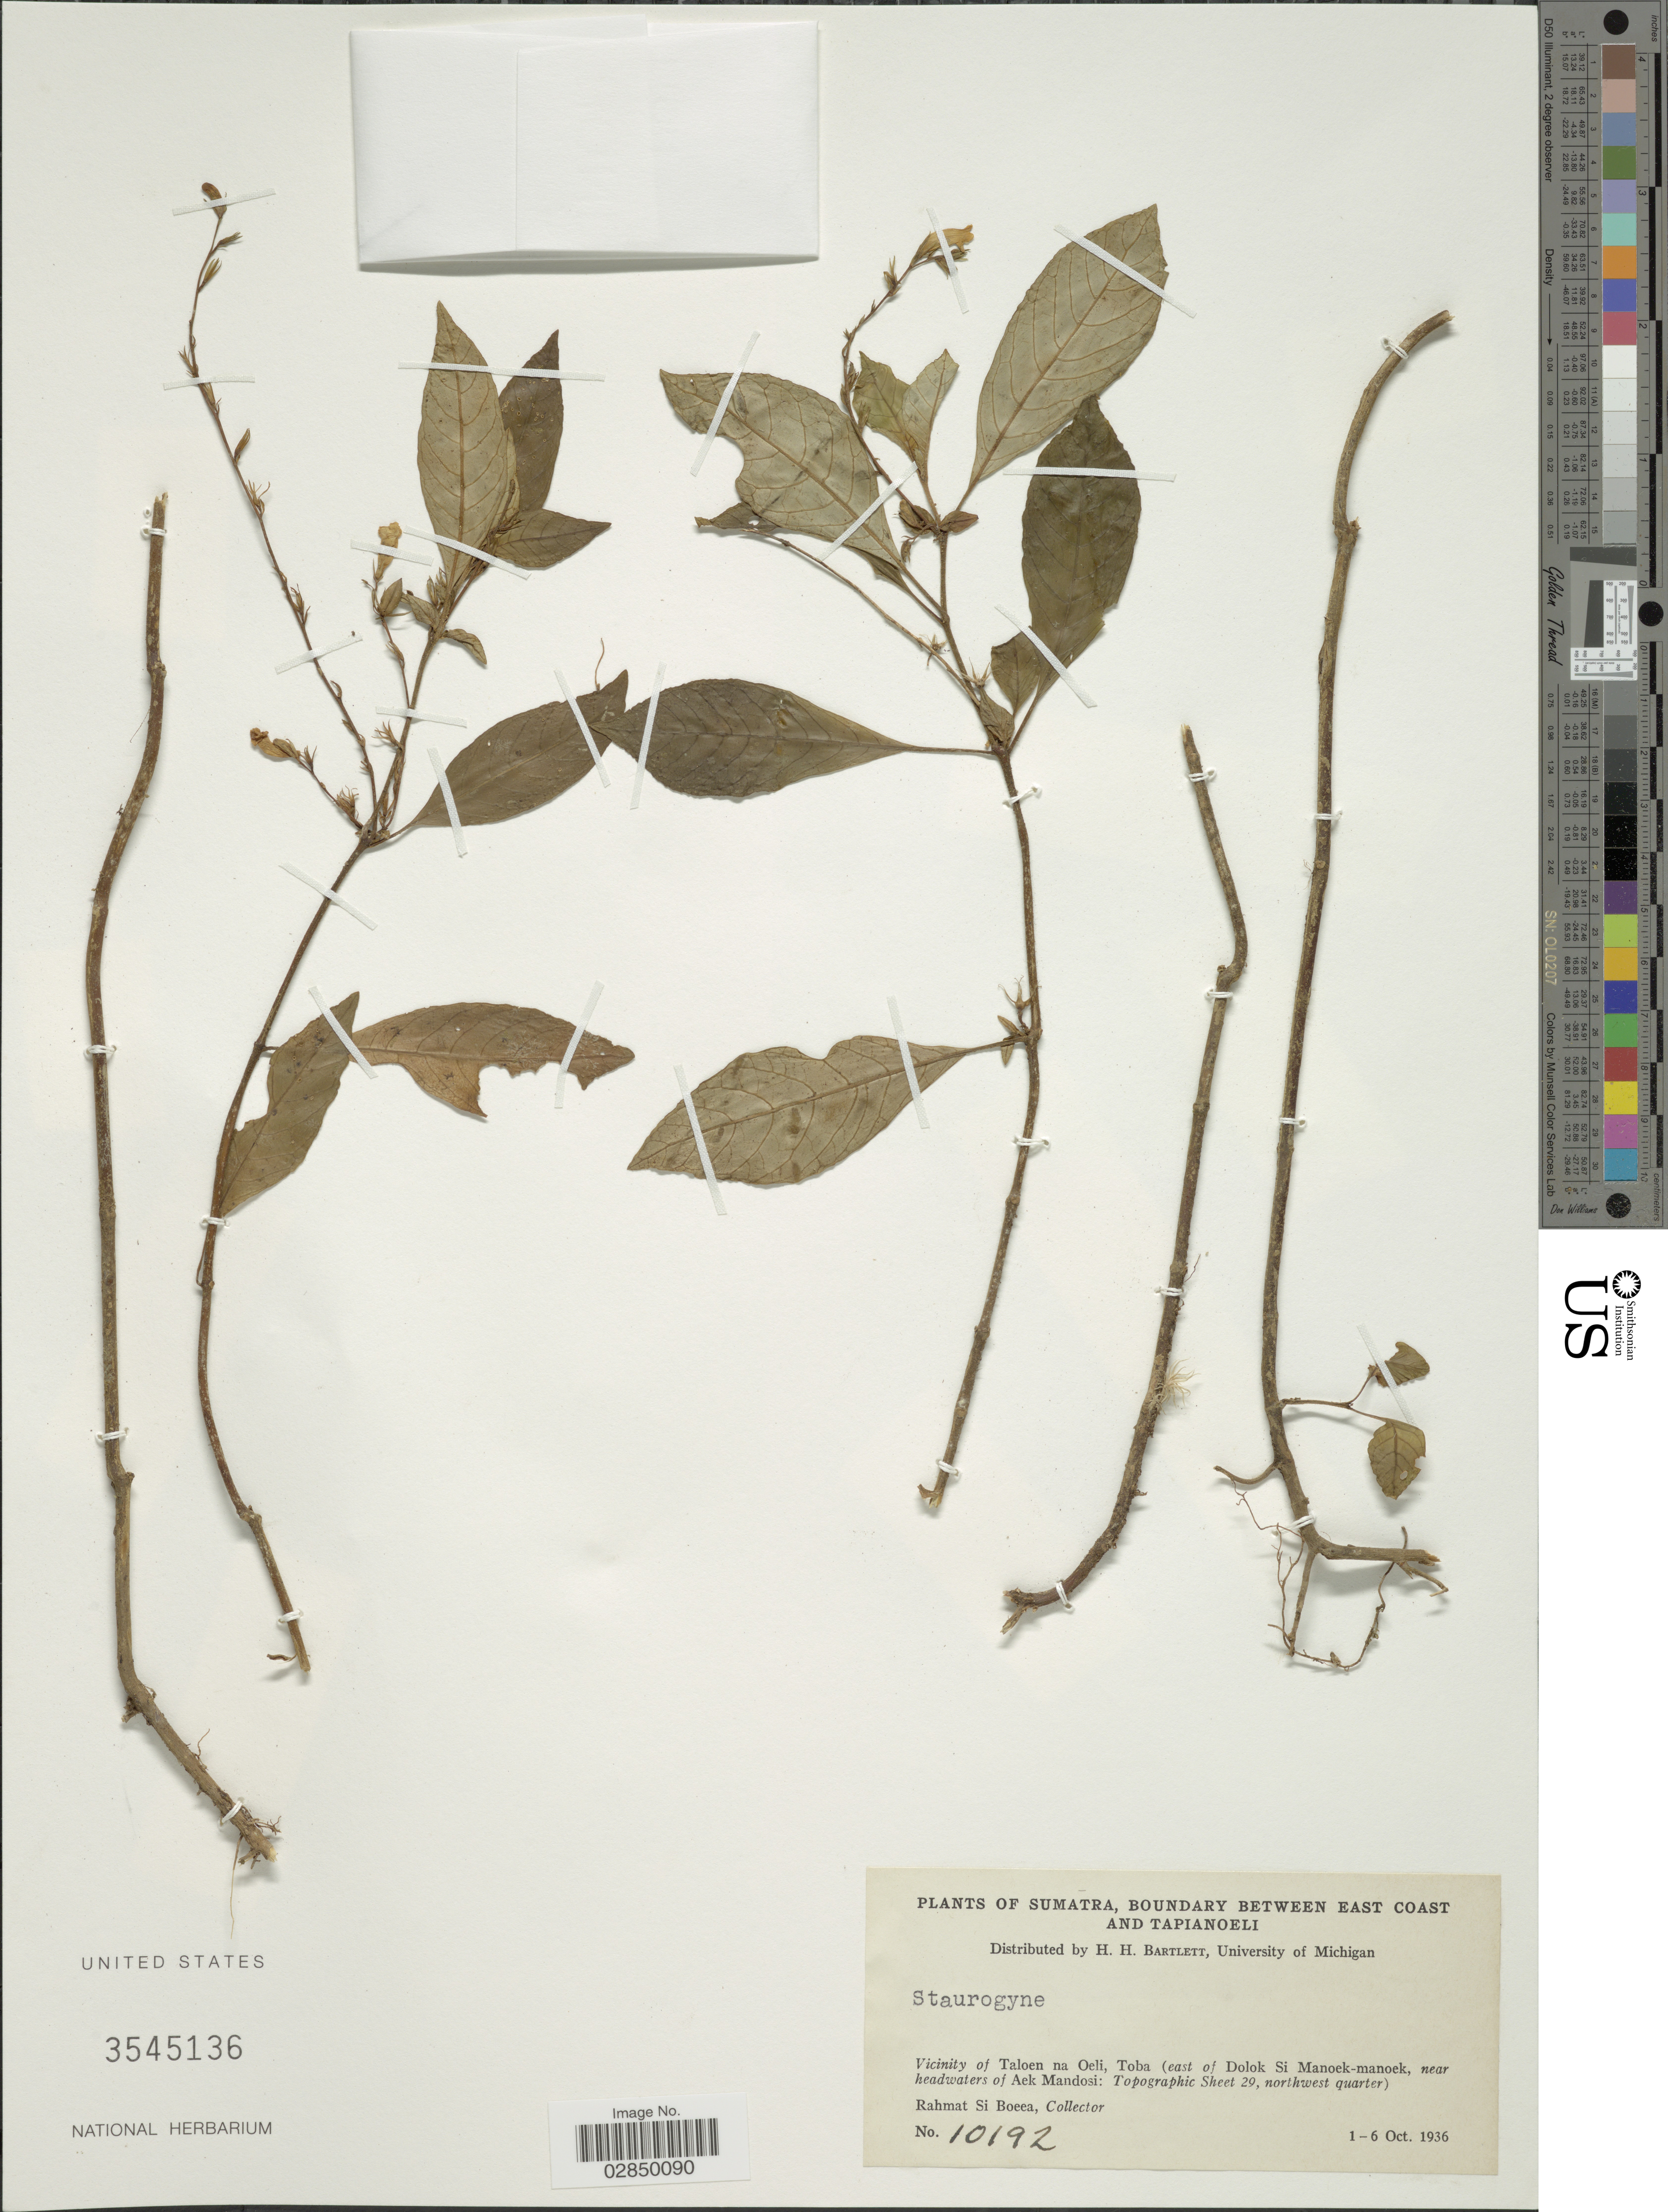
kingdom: Plantae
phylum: Tracheophyta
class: Magnoliopsida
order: Lamiales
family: Acanthaceae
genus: Staurogyne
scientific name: Staurogyne sp.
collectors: Rahmat Si Boeea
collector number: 10192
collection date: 1936-10-01/1936-10-06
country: Indonesia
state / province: Sumatra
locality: Boundary between East Coast and Tapianoeli. Vicinity of Taloen na Oeli, Toba (east of Dolok Si Manoek-manoek, near headwaters of Aek Mandosi: Topographic Sheet 29, northwest quarter).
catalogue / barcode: US 3545136